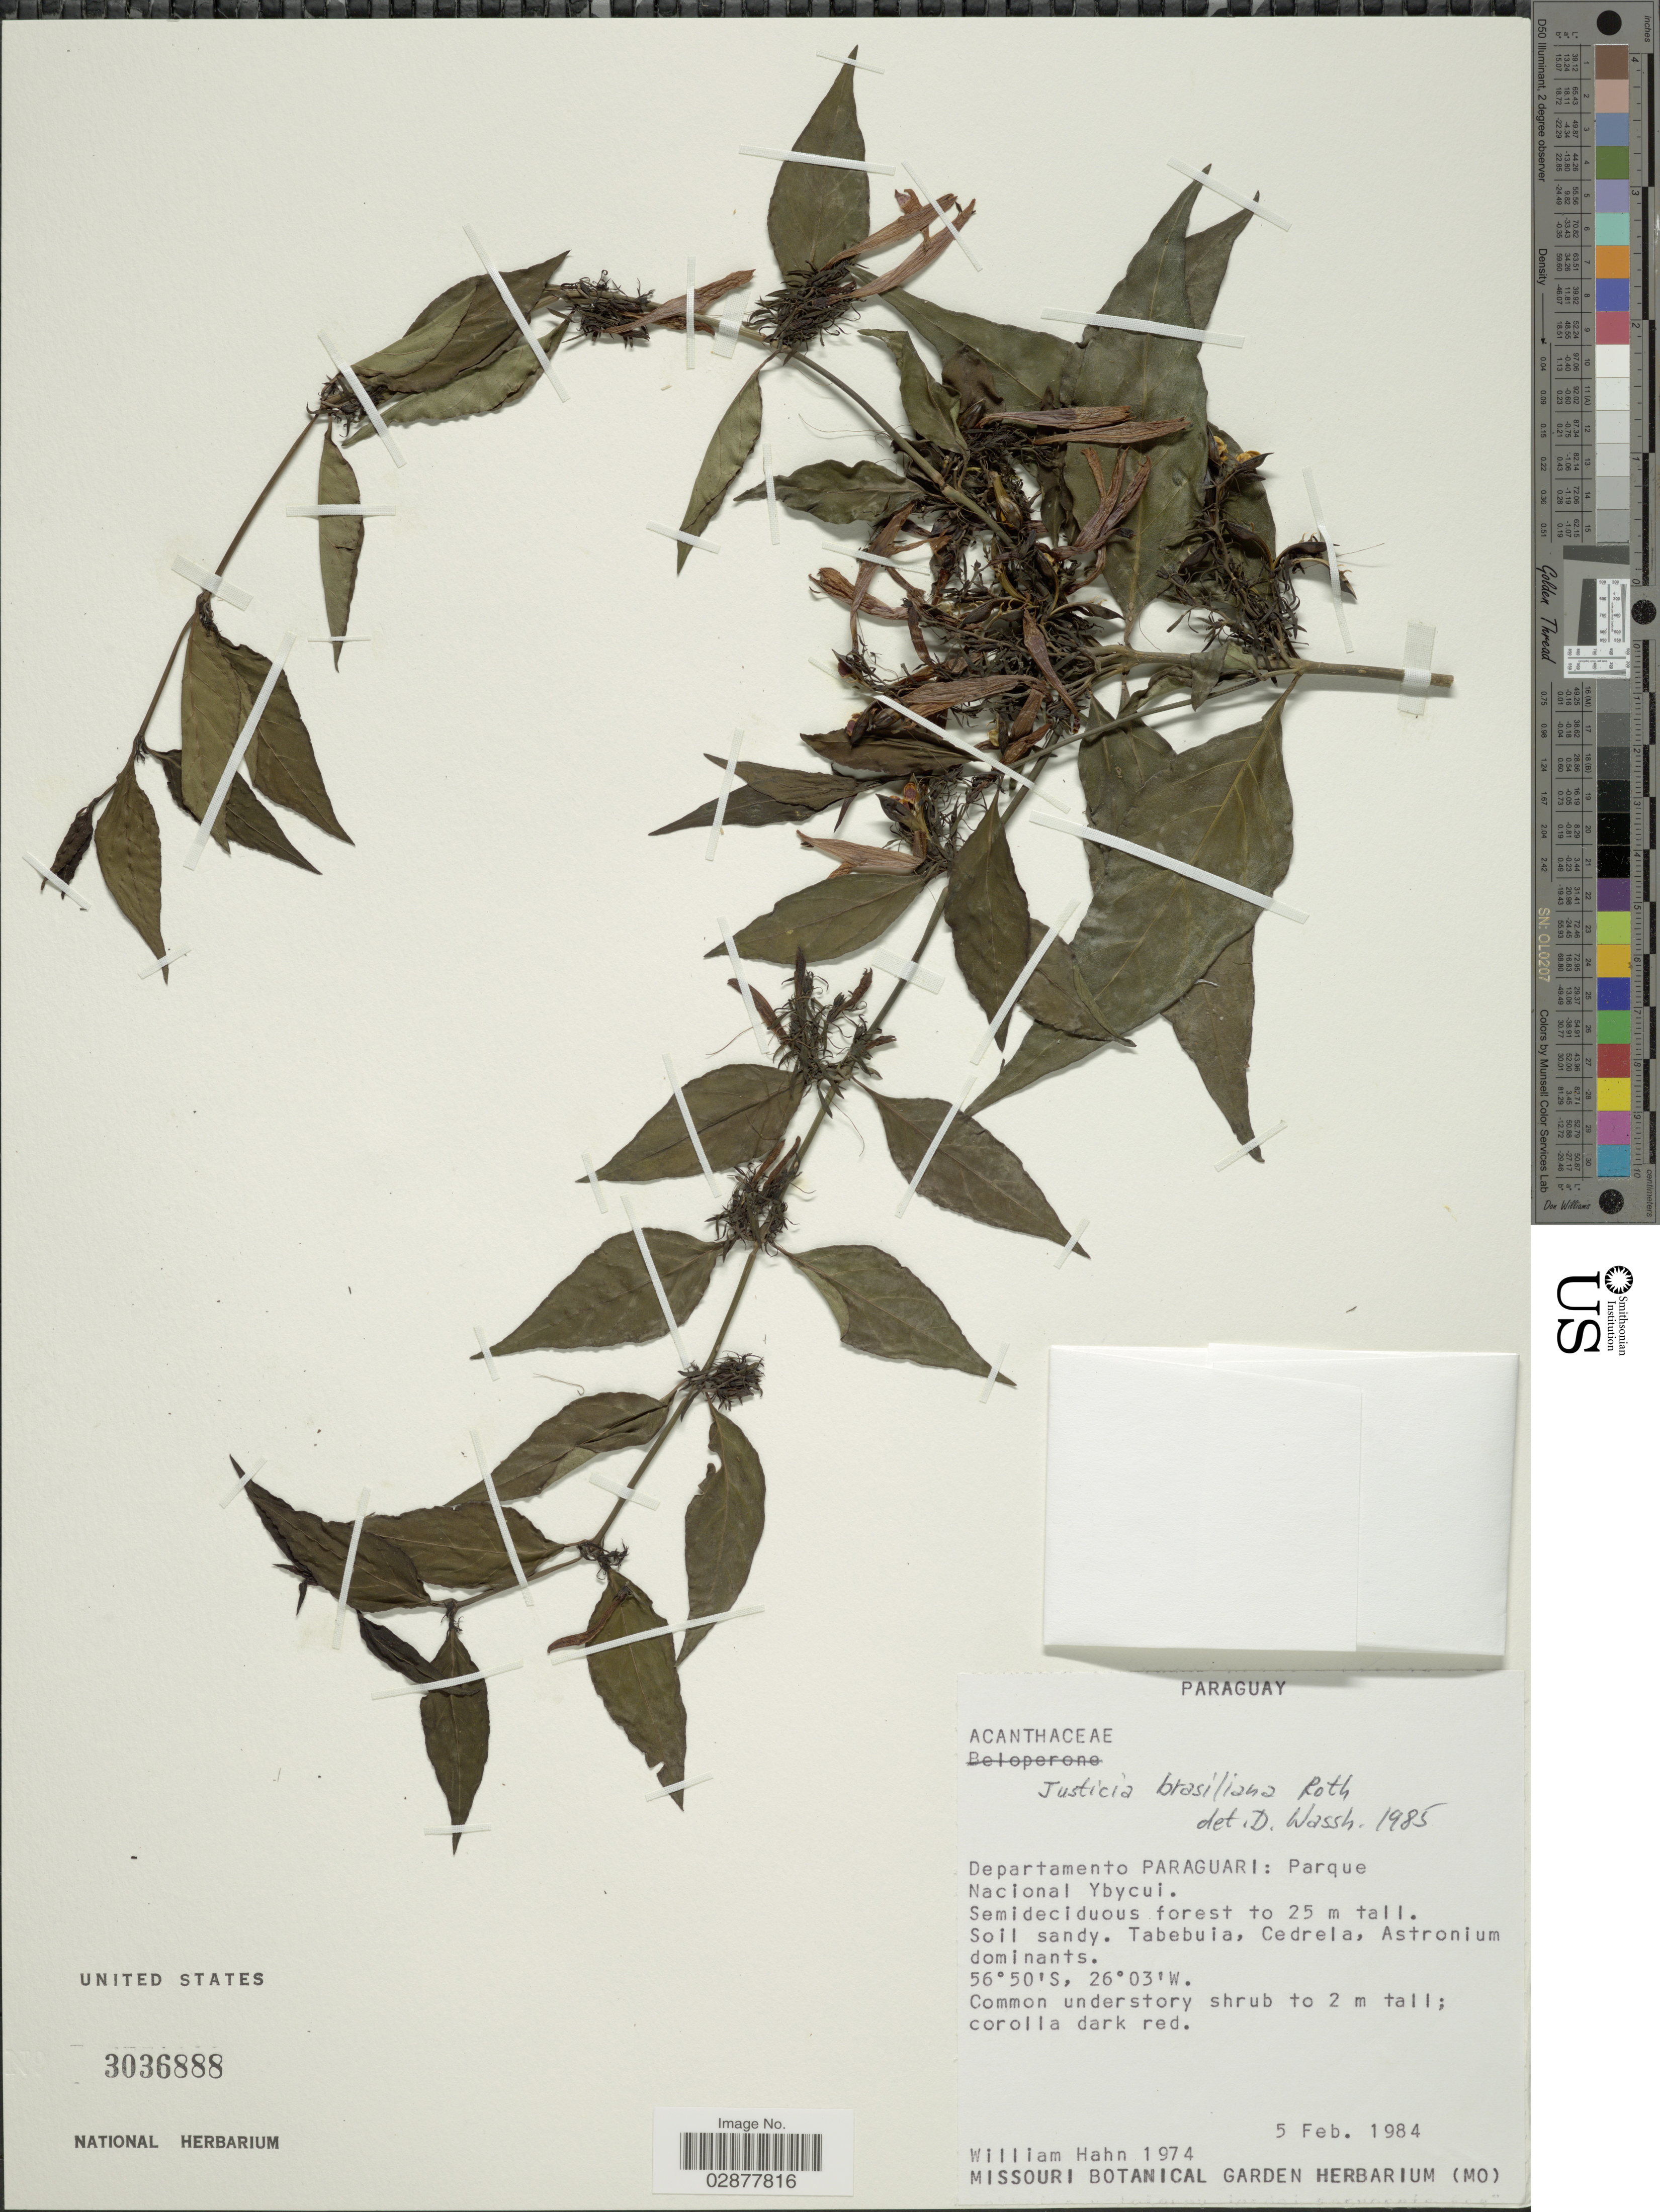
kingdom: Plantae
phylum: Tracheophyta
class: Magnoliopsida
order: Lamiales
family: Acanthaceae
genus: Justicia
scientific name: Justicia brasiliana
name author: Roth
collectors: W. Hahn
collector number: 1974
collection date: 1984-02-05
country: Paraguay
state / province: Paraguari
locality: Departamento Paraguari: Parque NAcional Ybycui.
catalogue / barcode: US 3036888